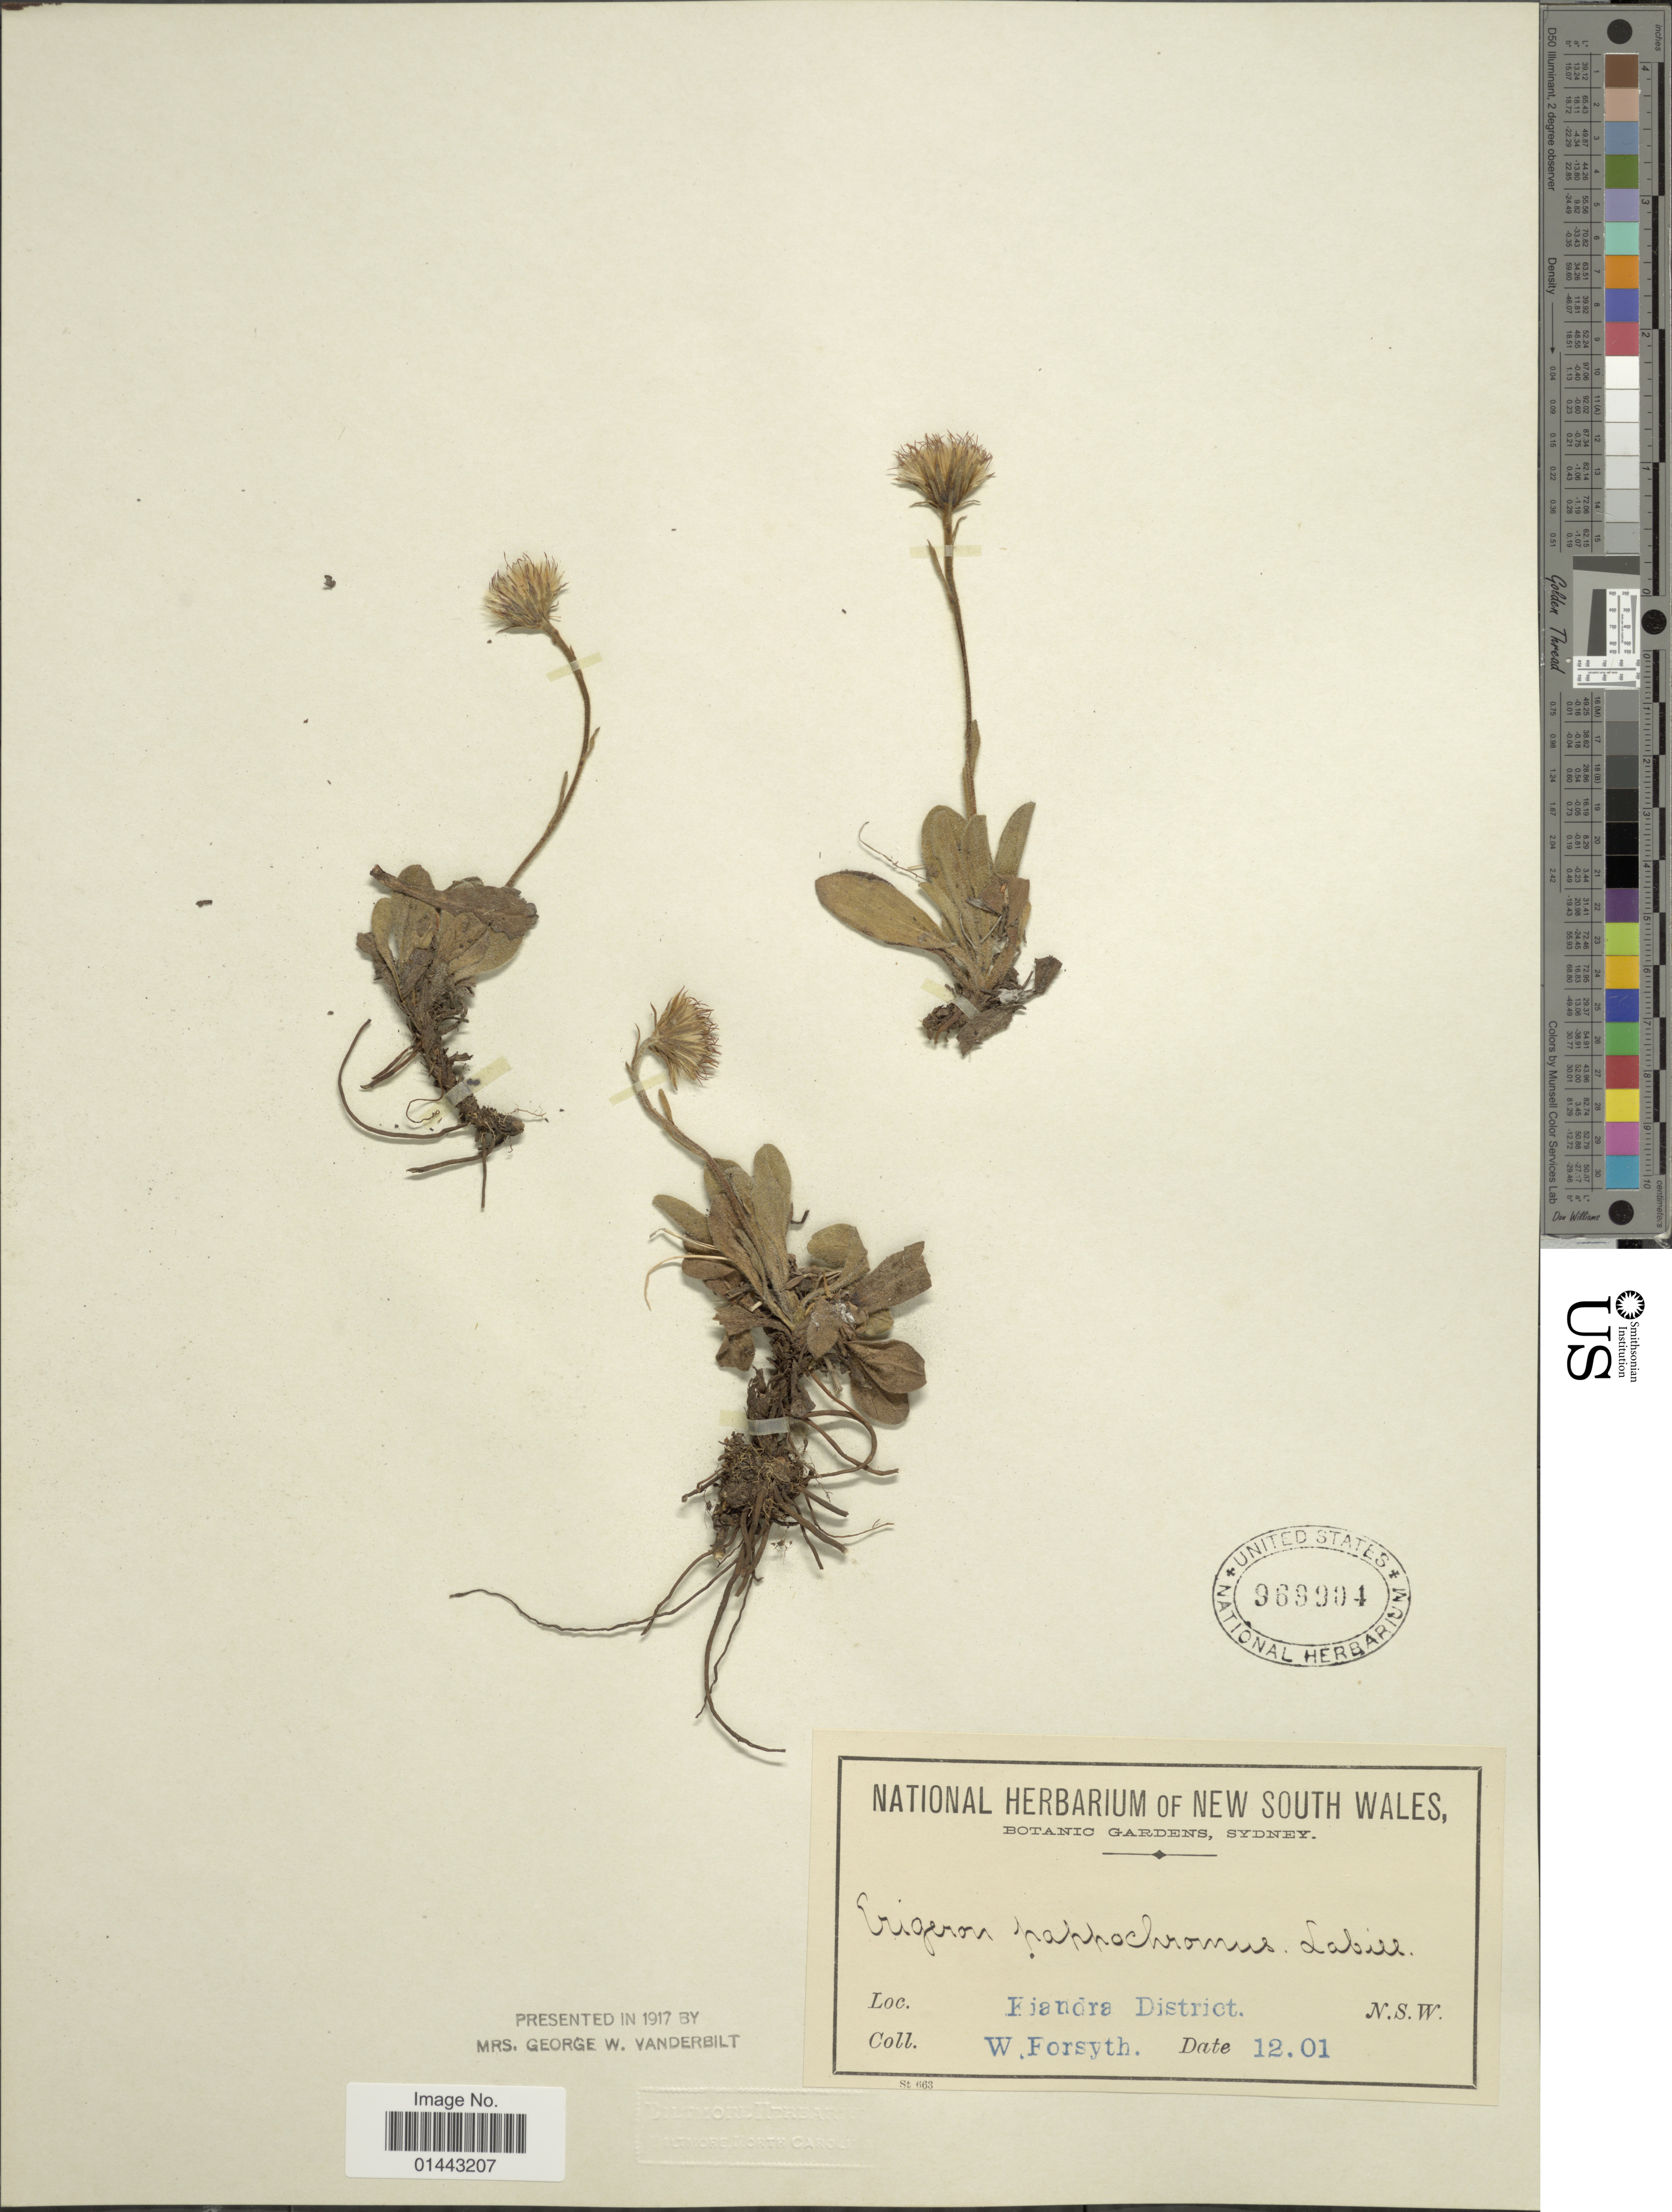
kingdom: Plantae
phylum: Tracheophyta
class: Magnoliopsida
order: Asterales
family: Asteraceae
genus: Erigeron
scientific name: Erigeron pappocromus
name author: Labill.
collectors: W. Forsyth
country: Australia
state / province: New South Wales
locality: Kiandra District.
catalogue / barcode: US 969904